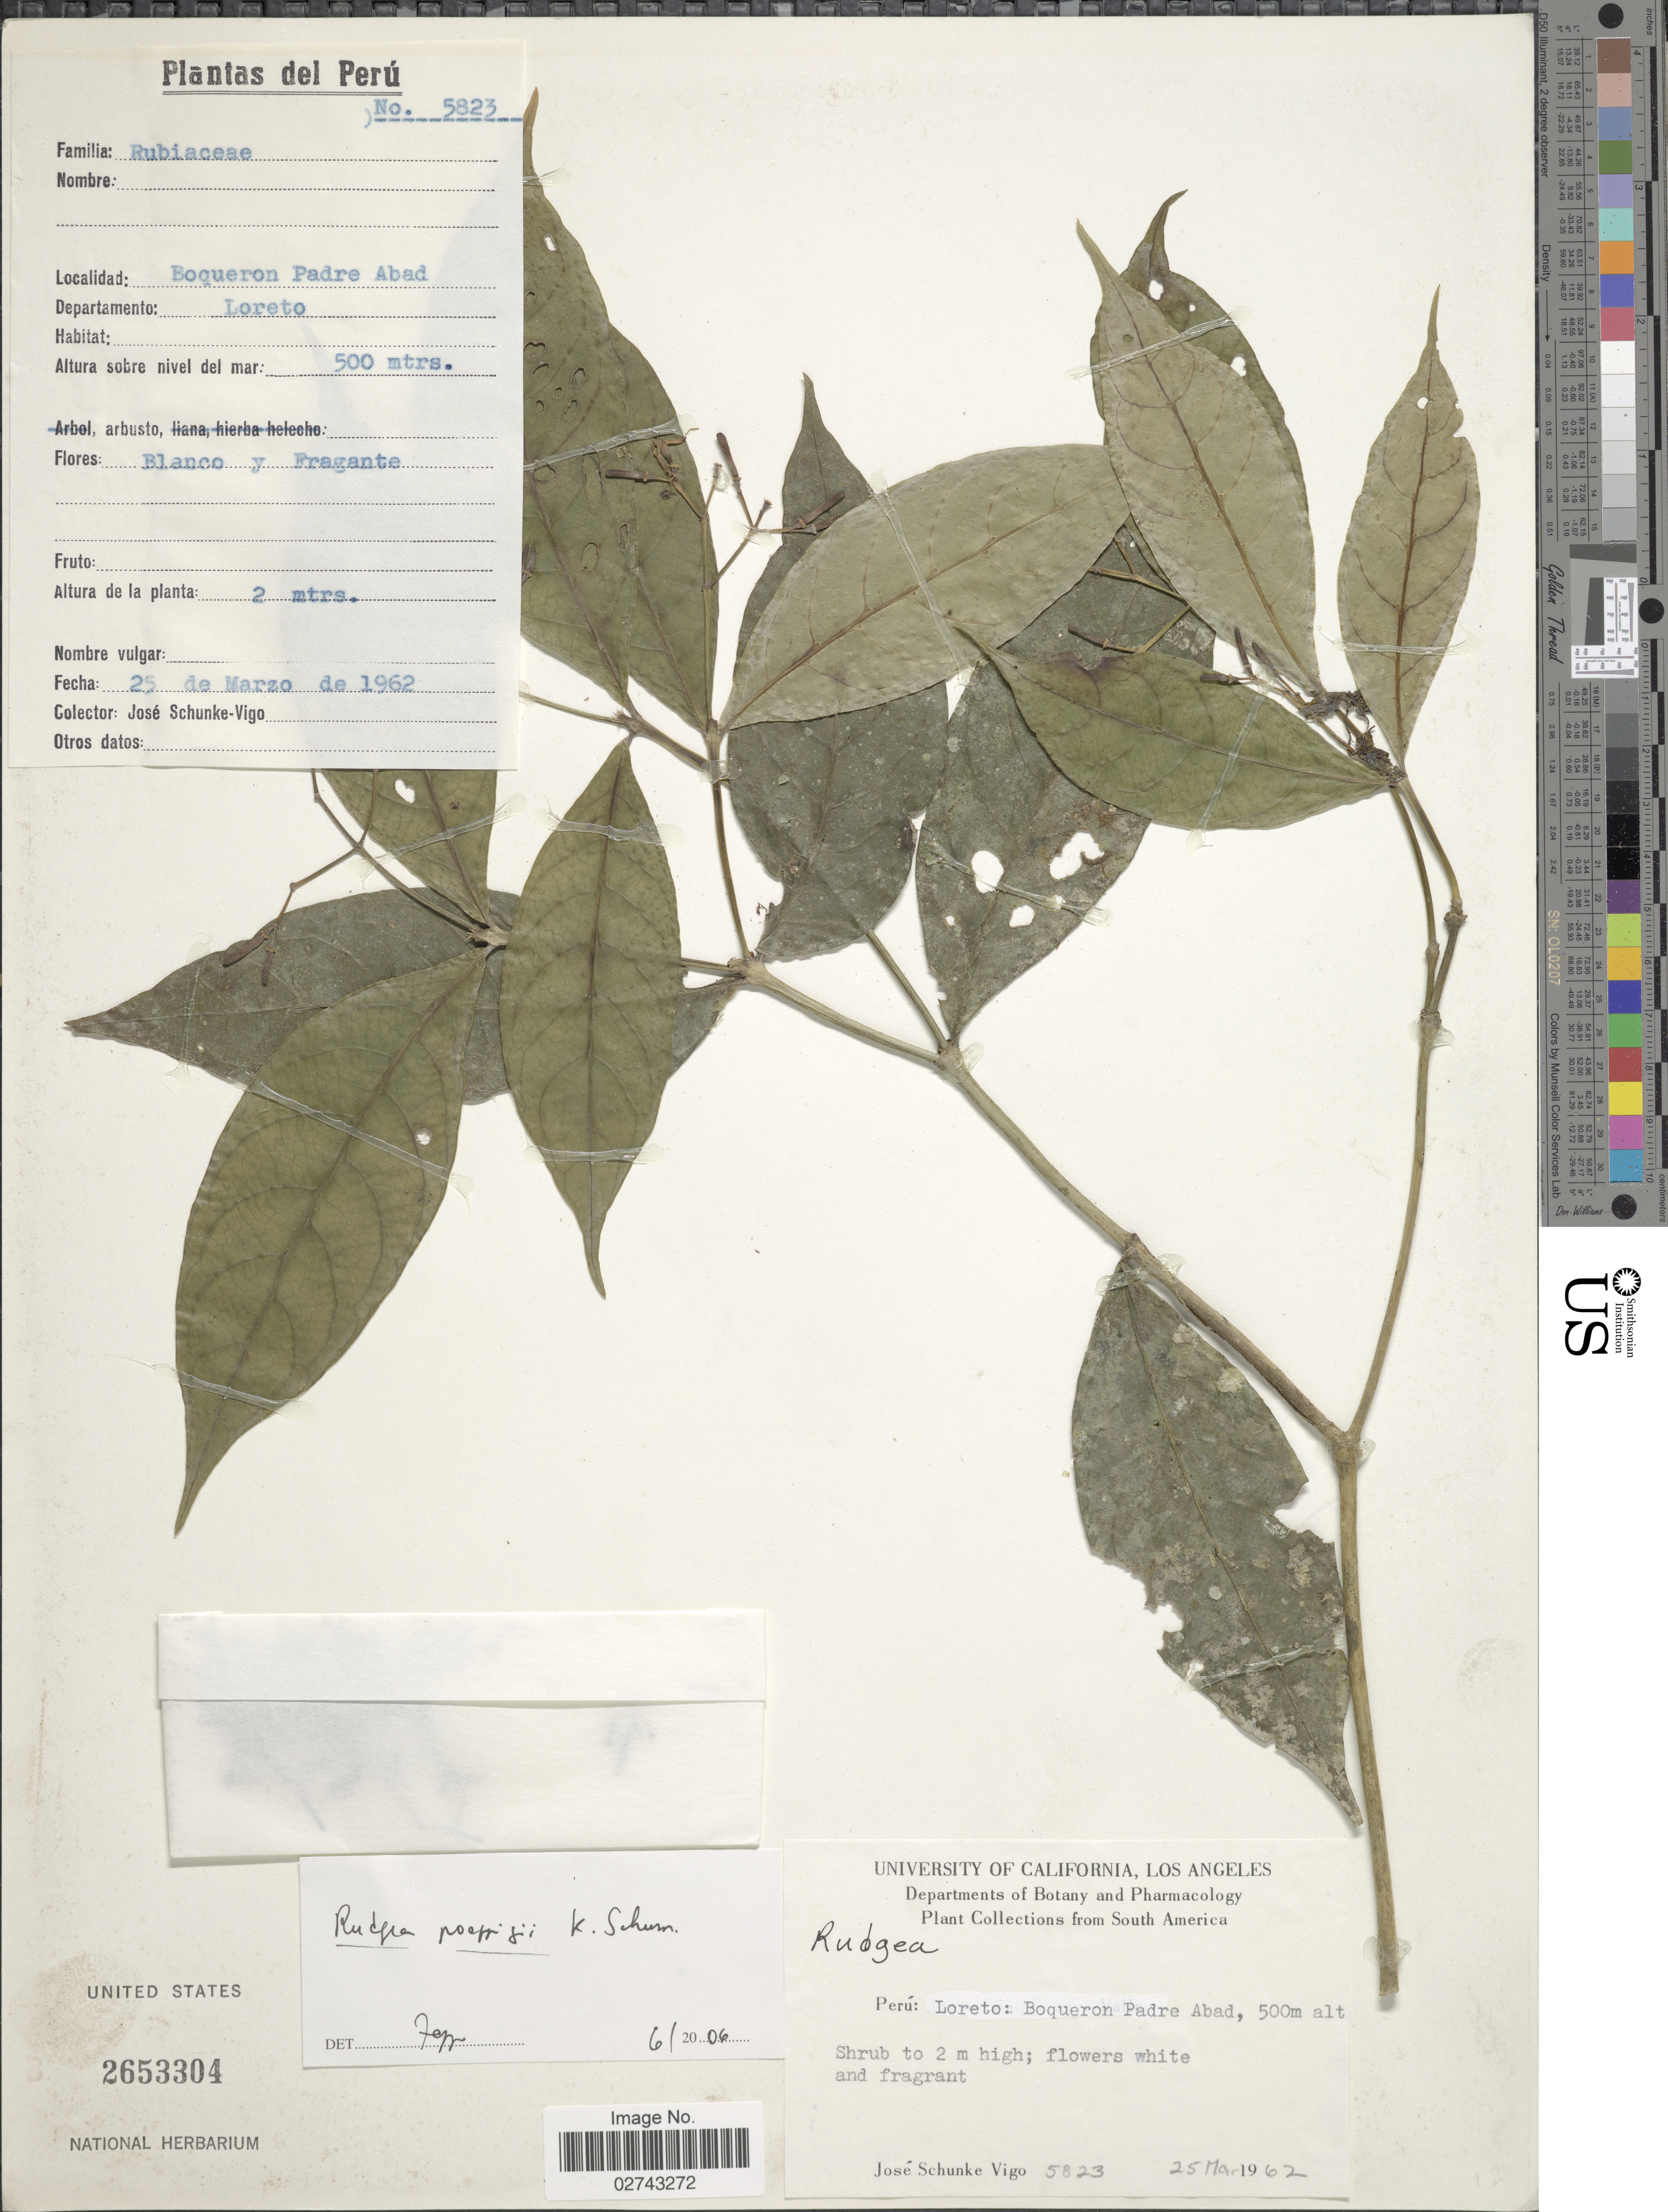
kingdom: Plantae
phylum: Tracheophyta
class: Magnoliopsida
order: Gentianales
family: Rubiaceae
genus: Rudgea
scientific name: Rudgea poeppigii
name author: Schum.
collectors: J. Schunke Vigo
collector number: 5823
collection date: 1962-03-25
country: Peru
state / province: Loreto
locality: Boqueron Padre Abad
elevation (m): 500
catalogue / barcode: US 2653304